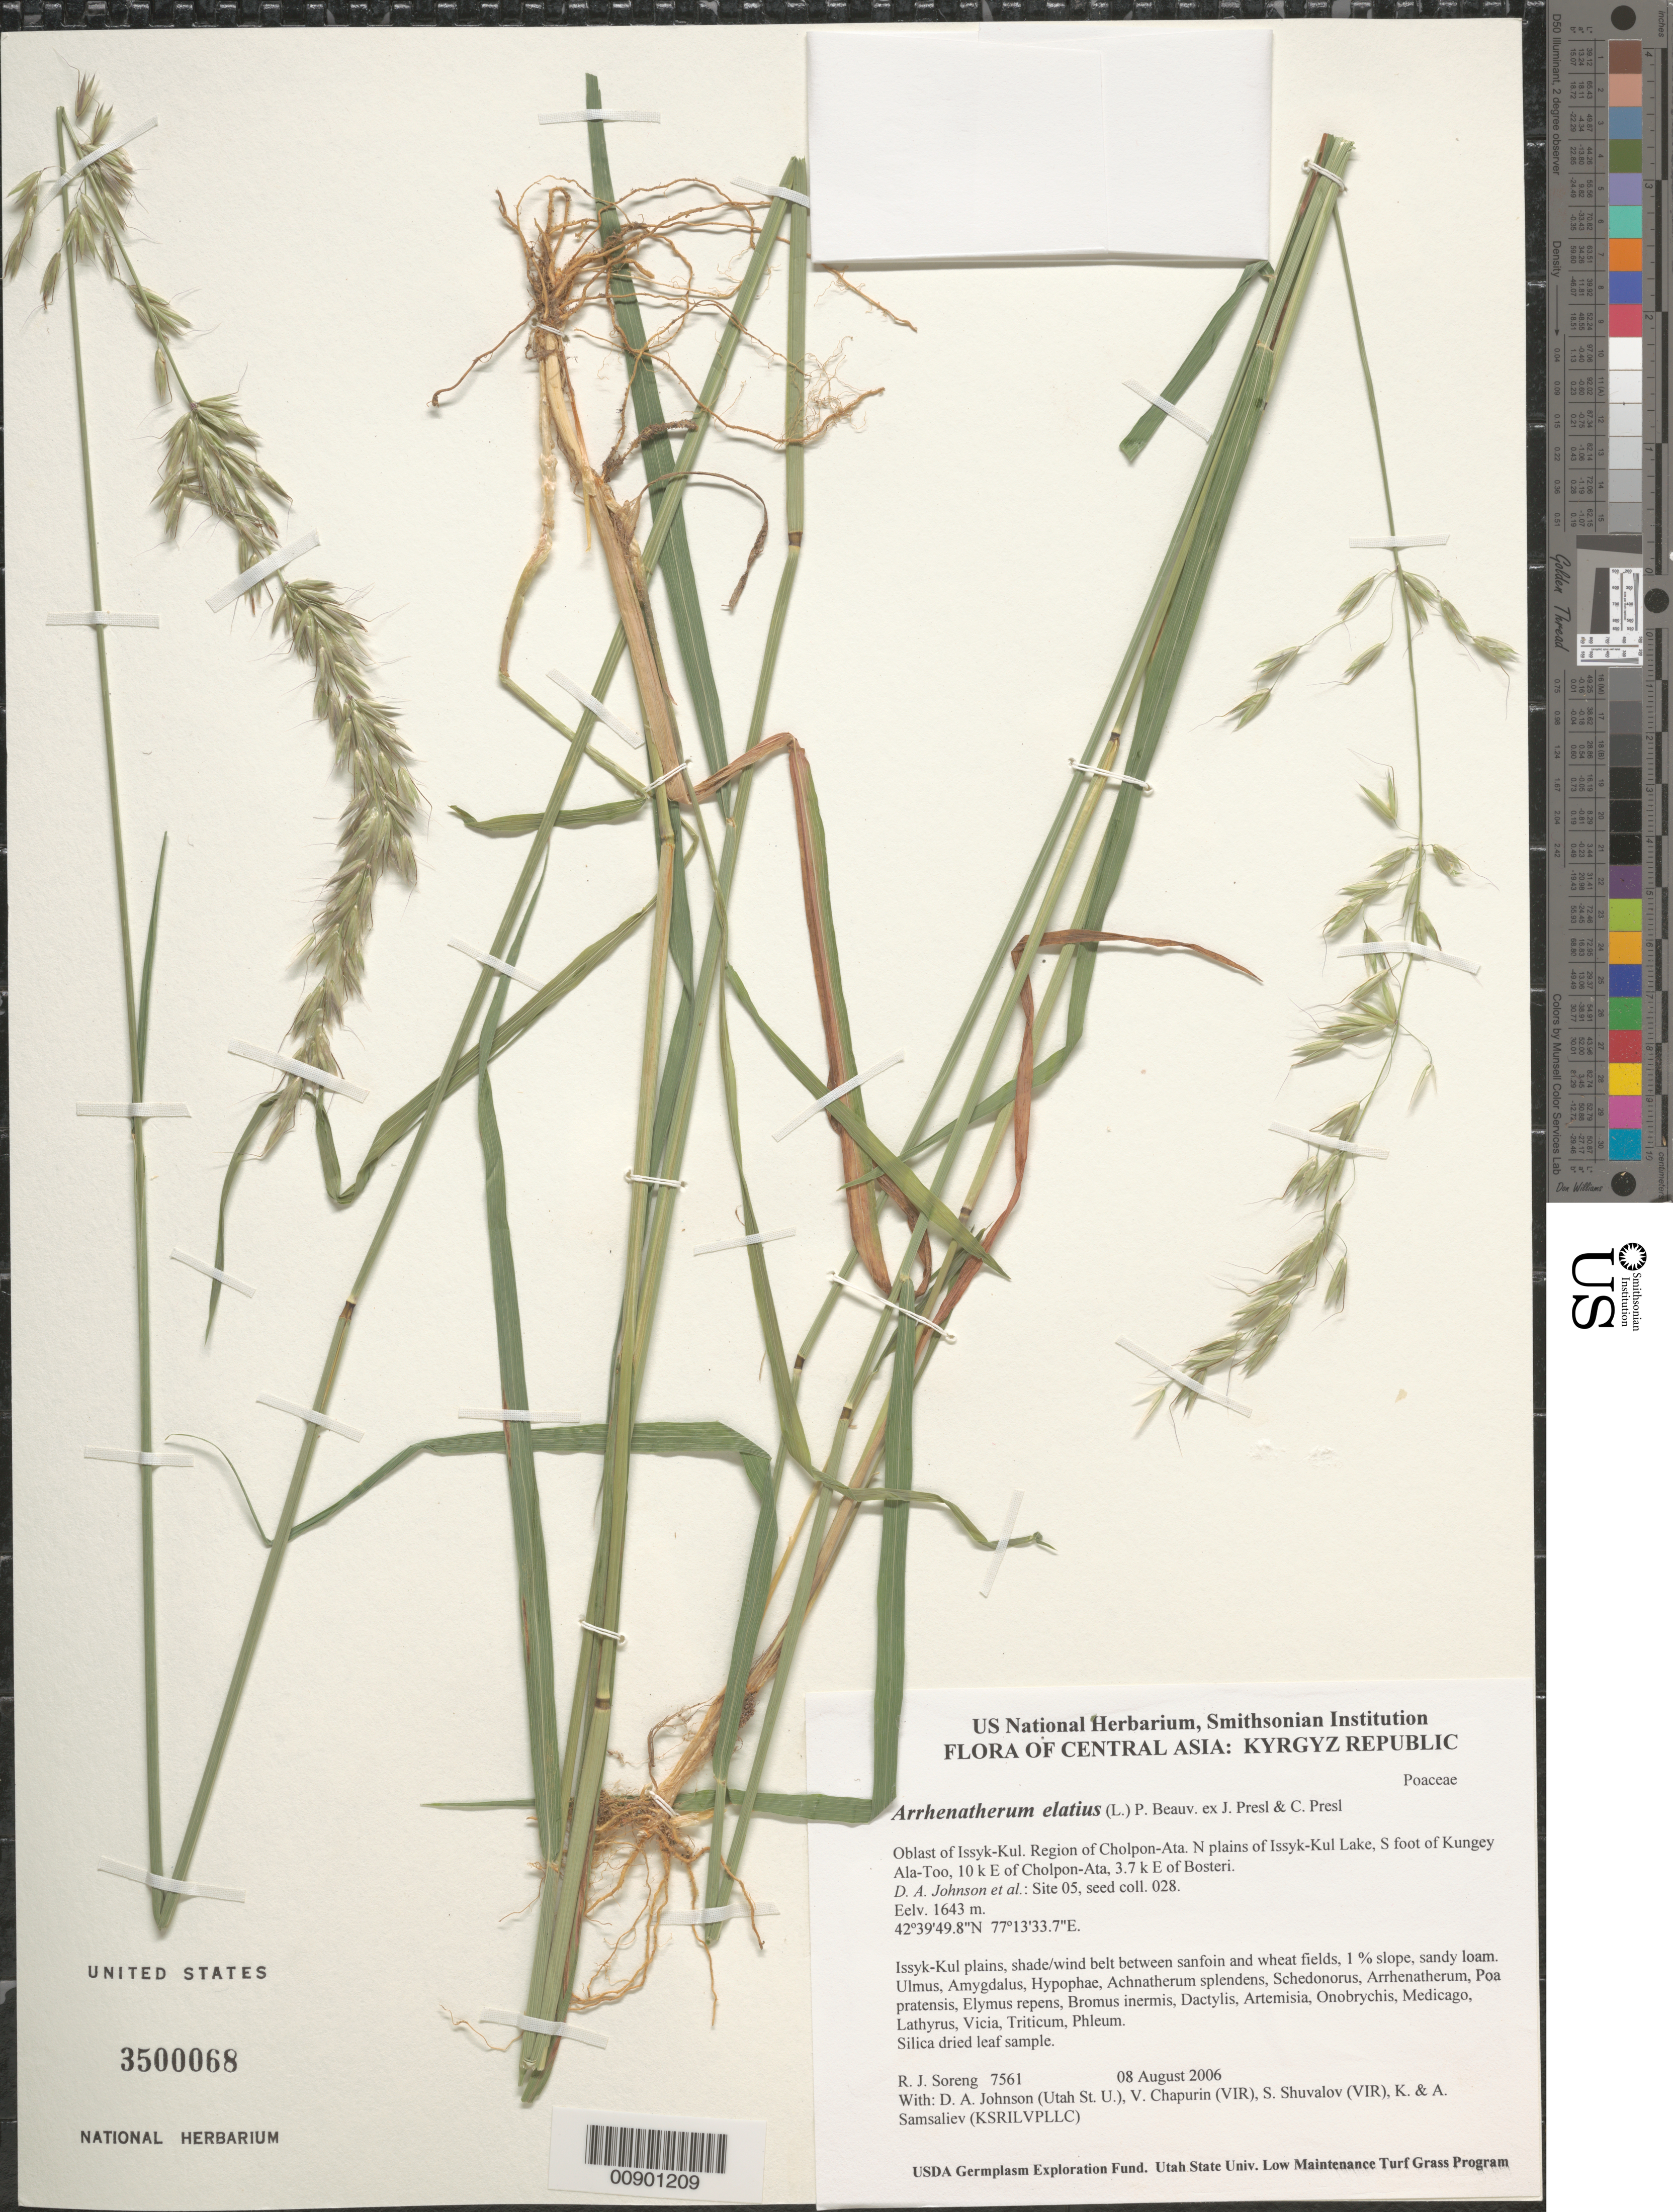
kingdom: Plantae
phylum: Tracheophyta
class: Liliopsida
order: Poales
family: Poaceae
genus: Arrhenatherum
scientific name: Arrhenatherum elatius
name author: (L.) J. Presl & C. Presl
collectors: R. J. Soreng, D. Johnson, S. Shuvalov, V. Chapurin, K. Samsaliev & A. Samsaliev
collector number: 7561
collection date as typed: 08 Aug 2006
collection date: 2006-08-08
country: Kyrgyzstan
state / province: Ysyk-Kol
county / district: Cholpon-Ata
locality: N plains of Issyk-Kul Lake, S foot of Kungey Ala-Too, 10 km E of Cholpon-Ata, 3.7 km E of Bosteri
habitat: Issyk-Kul plains, shade/wind belt between sanfoin and wheat fields, 1 % slope, sandy loam.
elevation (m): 1643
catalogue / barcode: US 3500068